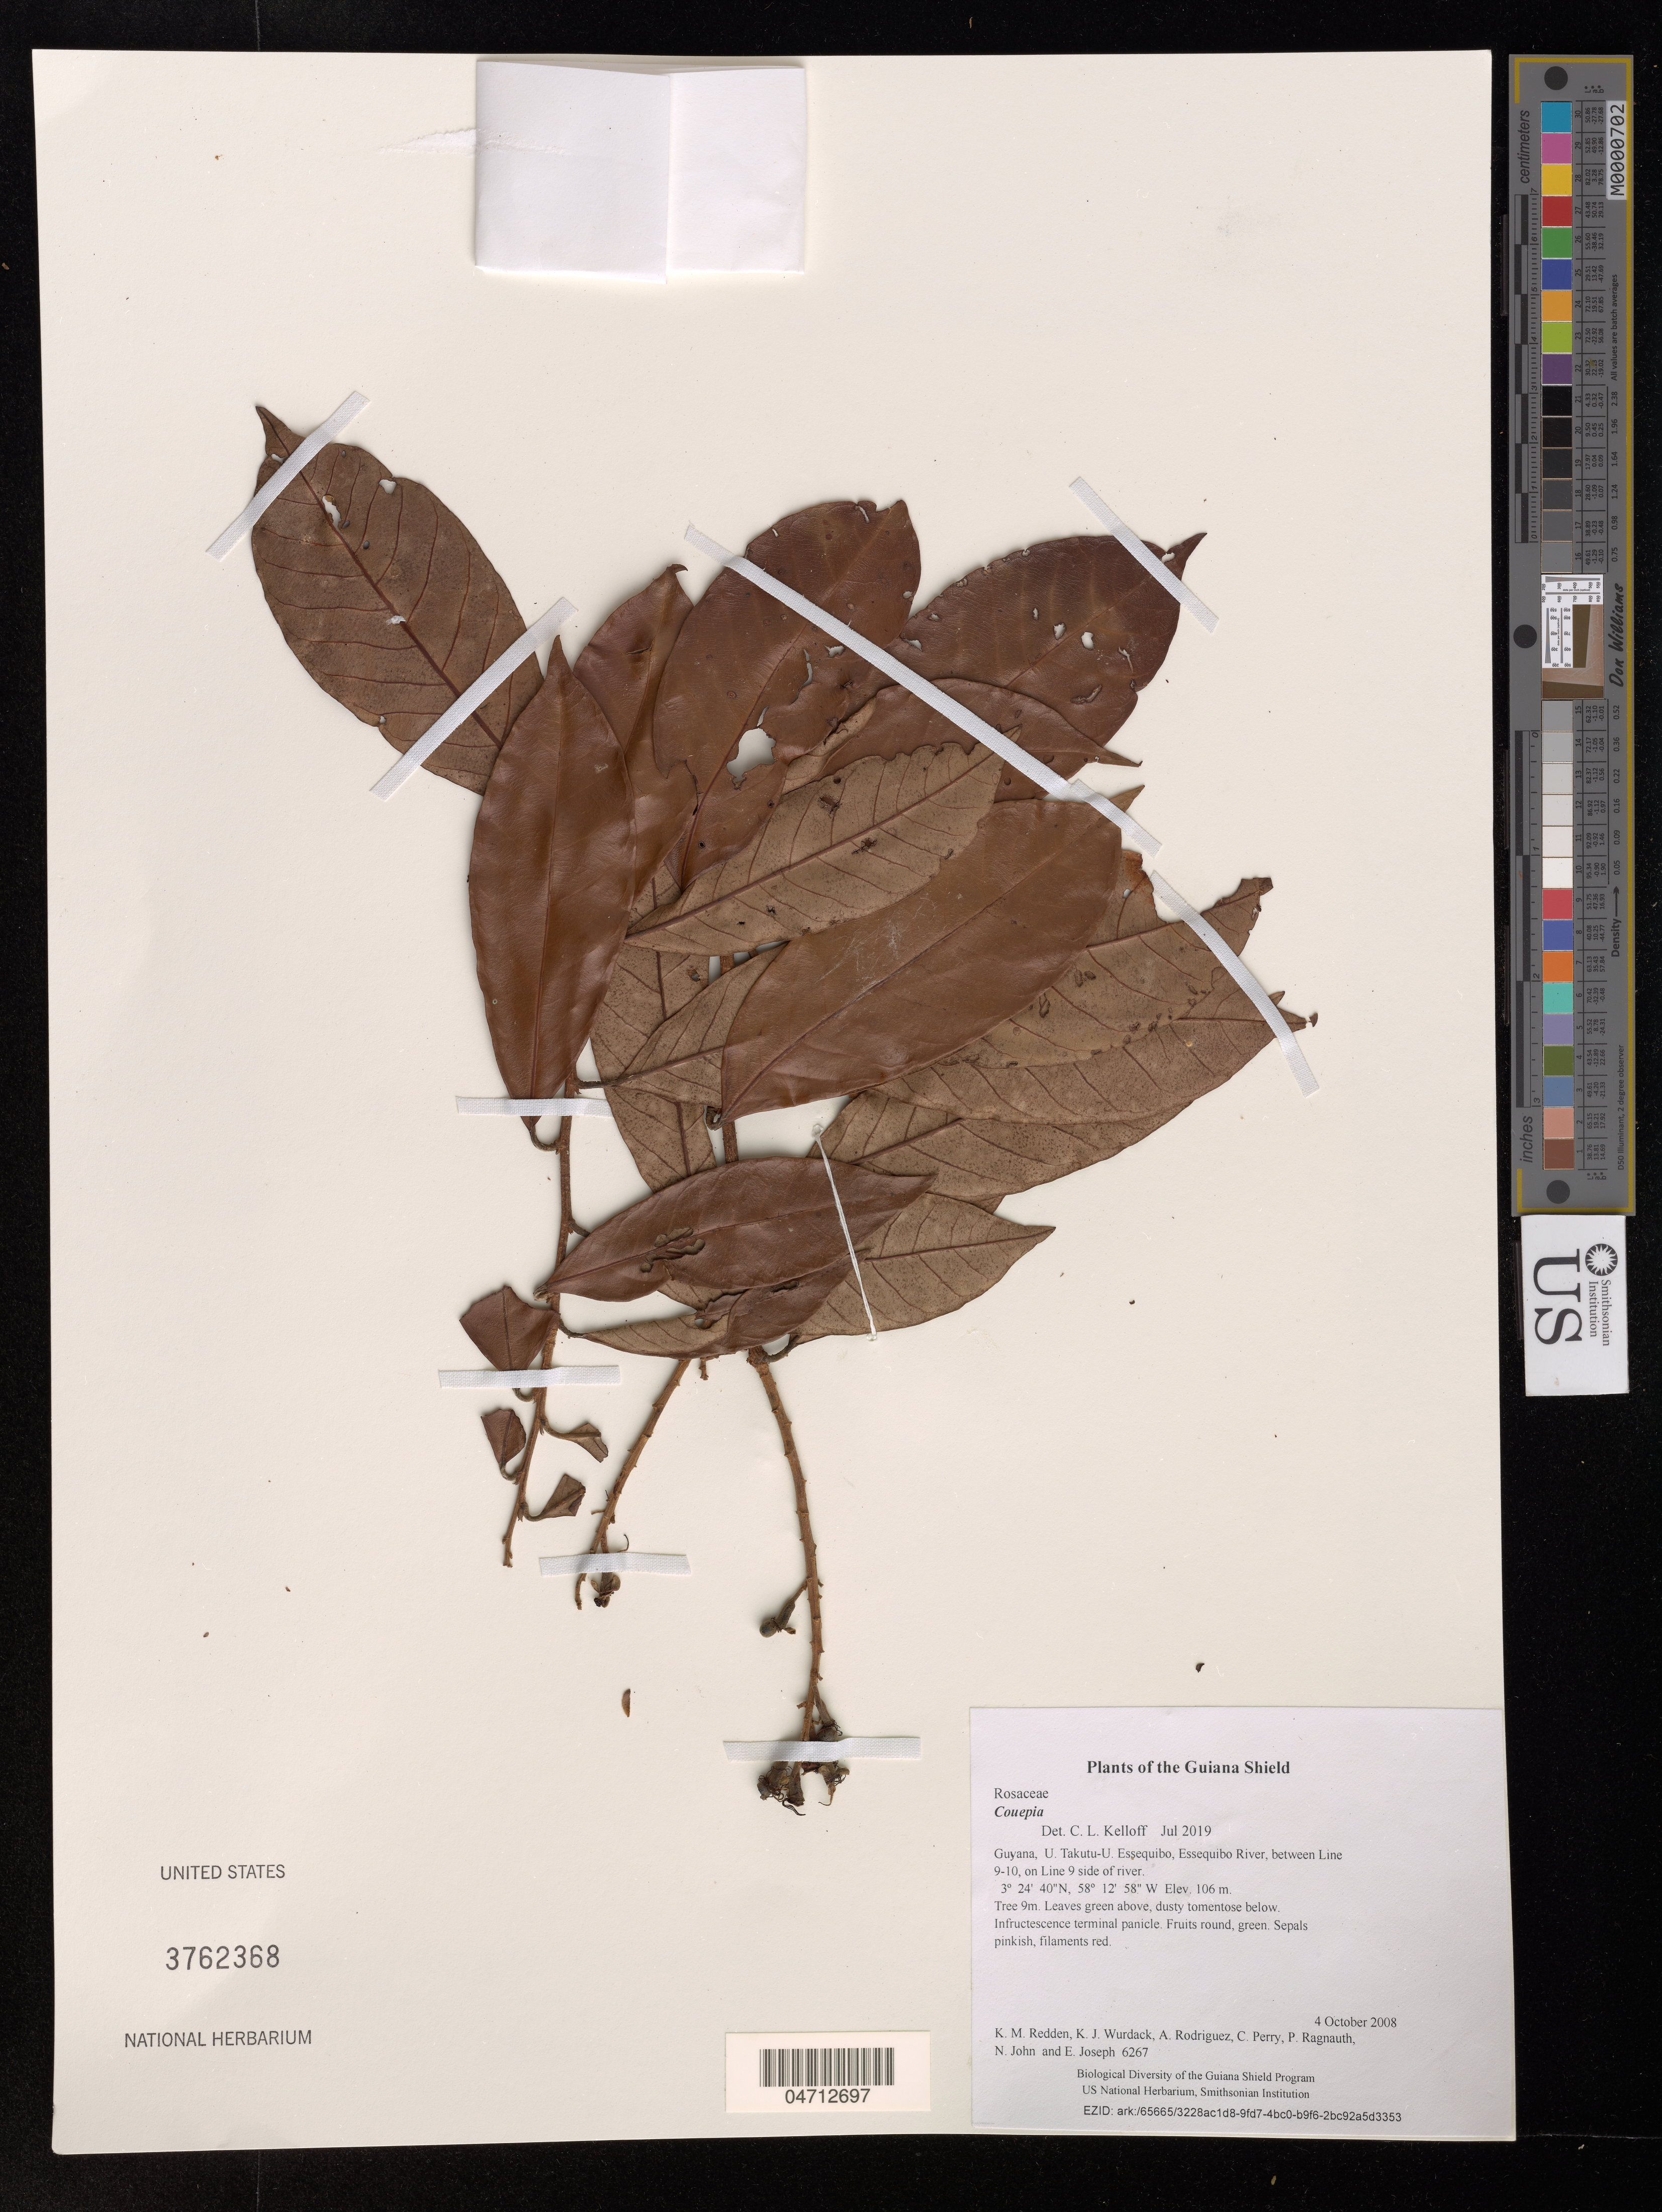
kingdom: Plantae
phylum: Tracheophyta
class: Magnoliopsida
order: Malpighiales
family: Chrysobalanaceae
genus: Couepia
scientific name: Couepia sp.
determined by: Kelloff, C. L.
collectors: K. M. Redden, K. Wurdack, A. Rodriguez, C. Perry, P. Ragnauth, N. John & E. Joseph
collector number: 6267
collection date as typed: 4 October 2008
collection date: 2008-10-04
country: Guyana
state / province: U. Takutu-U. Essequibo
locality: Essequibo River, between Line 9-10, on Line 9 side of river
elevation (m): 106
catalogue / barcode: US 3762368